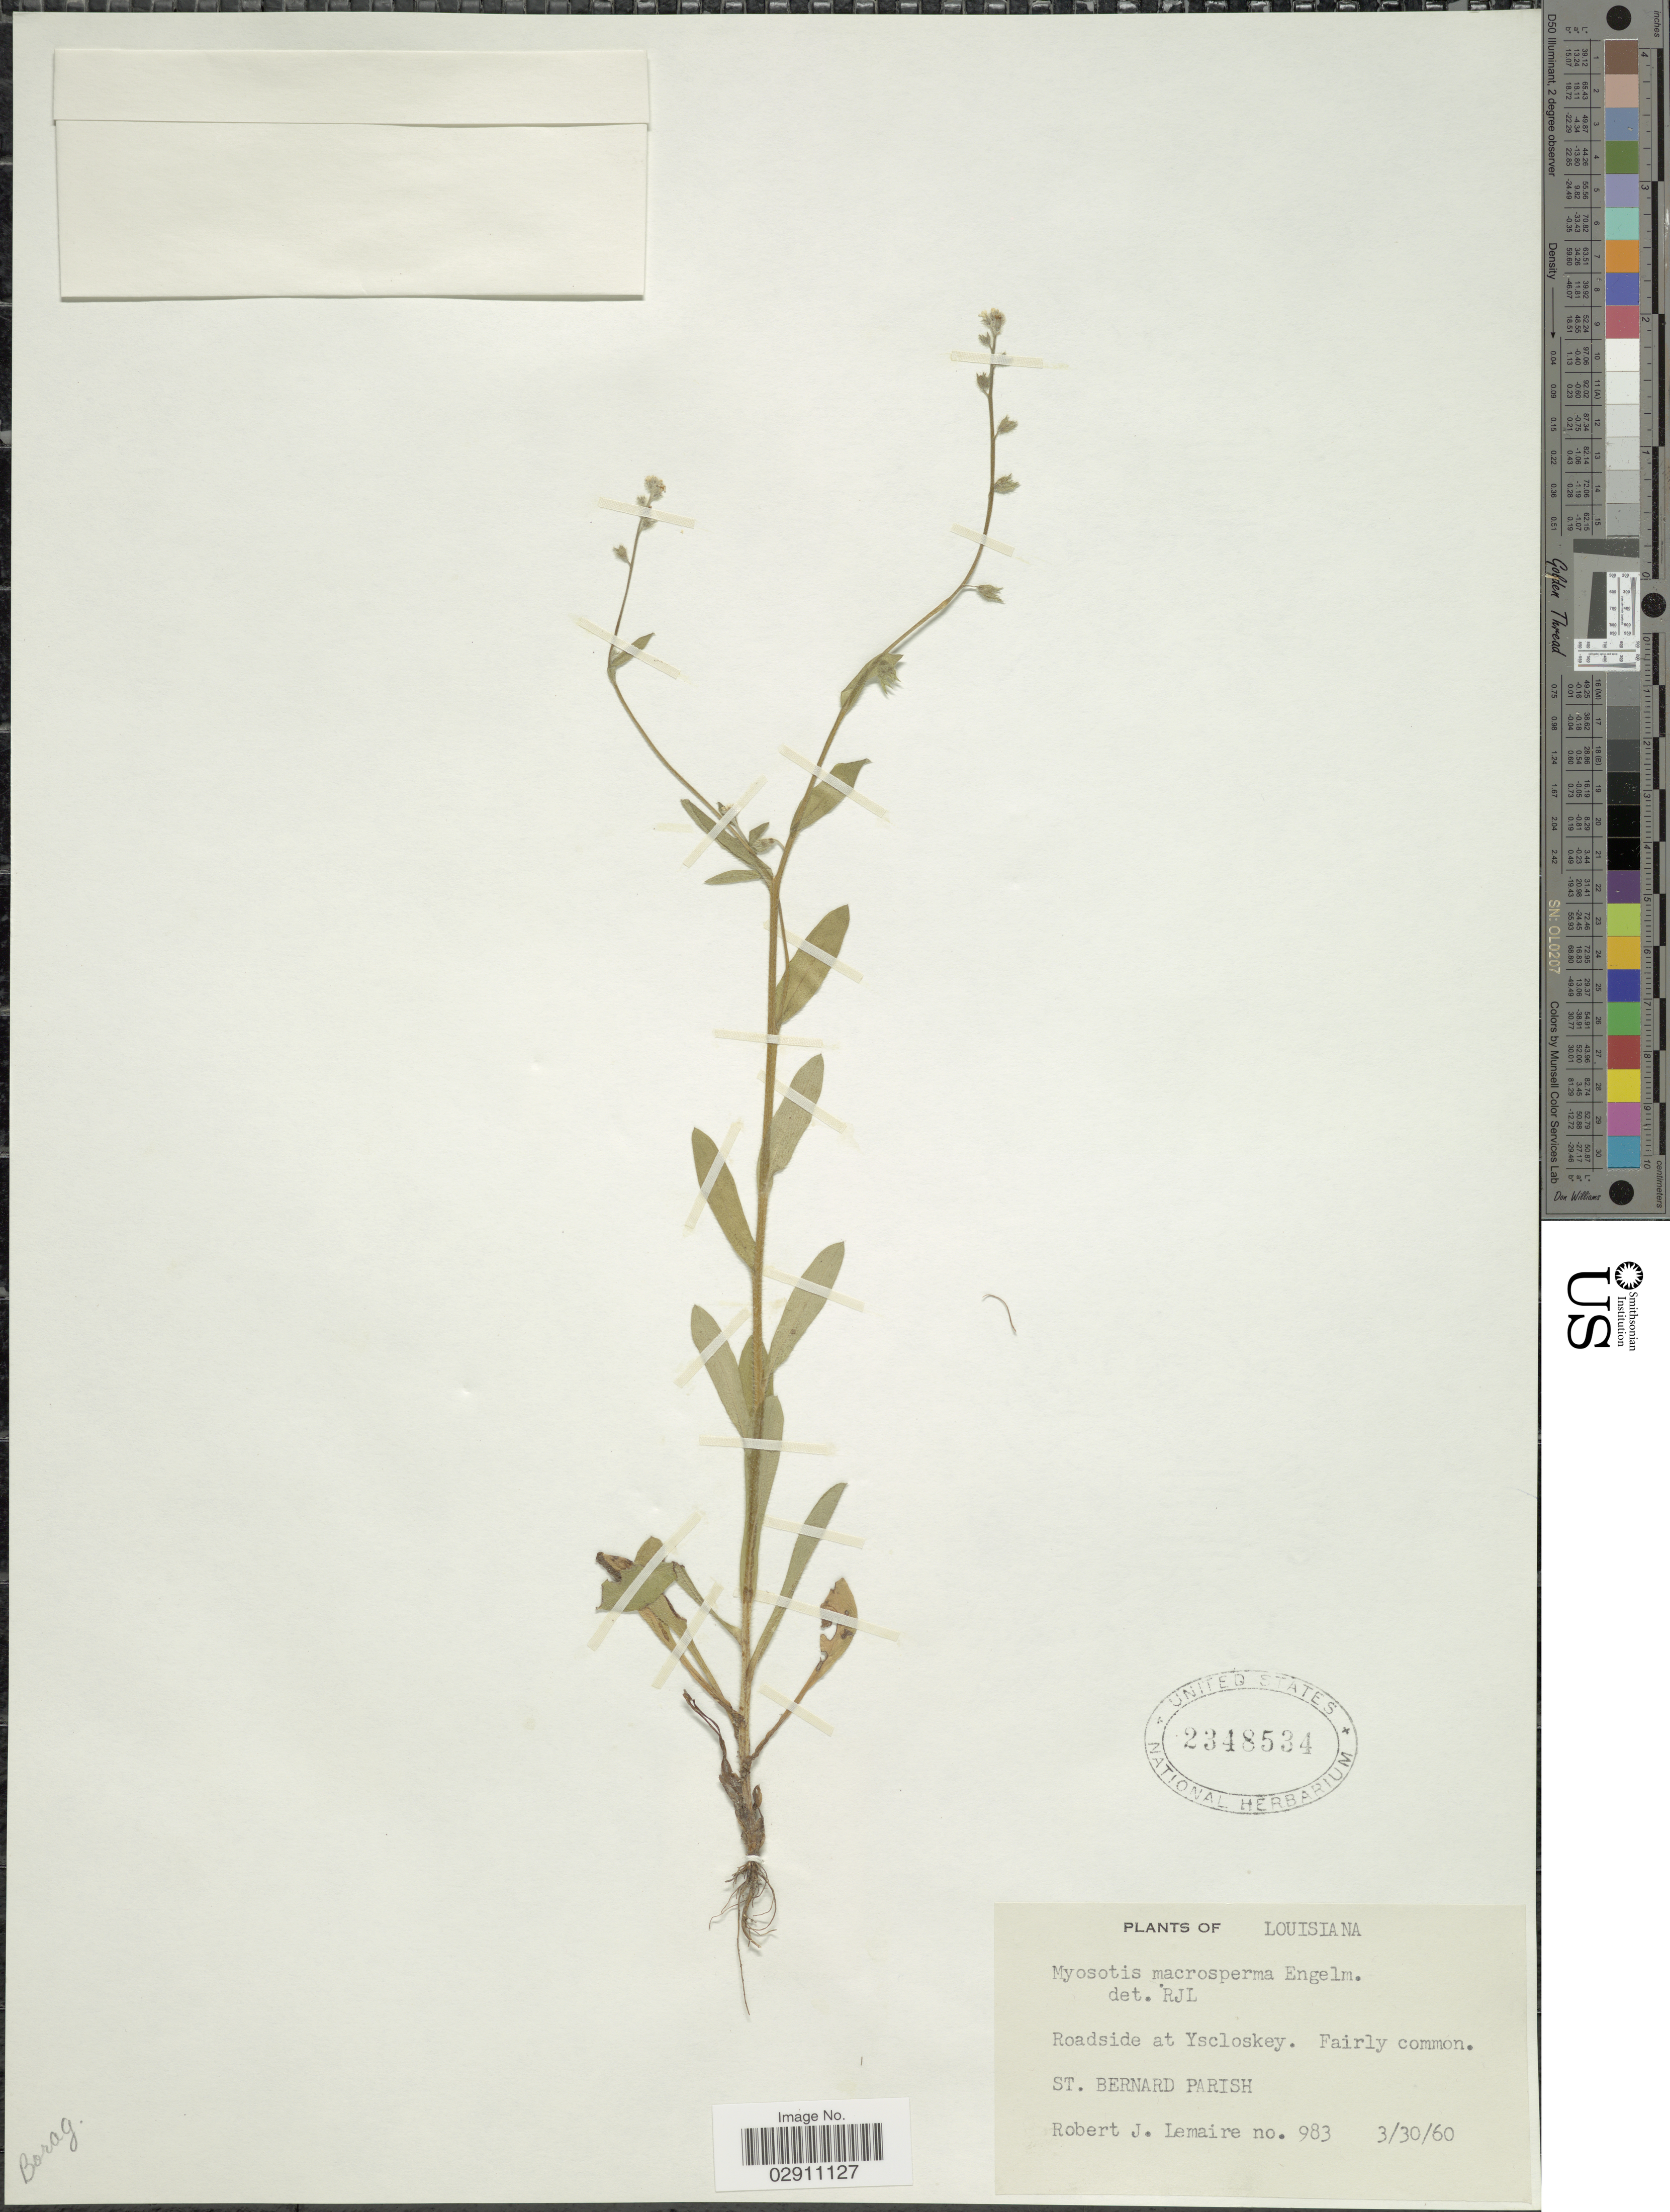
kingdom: Plantae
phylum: Tracheophyta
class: Magnoliopsida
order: Boraginales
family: Boraginaceae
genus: Myosotis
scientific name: Myosotis macrosperma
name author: Engelm.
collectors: R. J. Lemaire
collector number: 983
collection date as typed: Transcribed d/m/y: 30/3/60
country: United States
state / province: Louisiana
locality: Roadside at Yscloskey, St. Bernard Parish.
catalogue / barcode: US 2348534